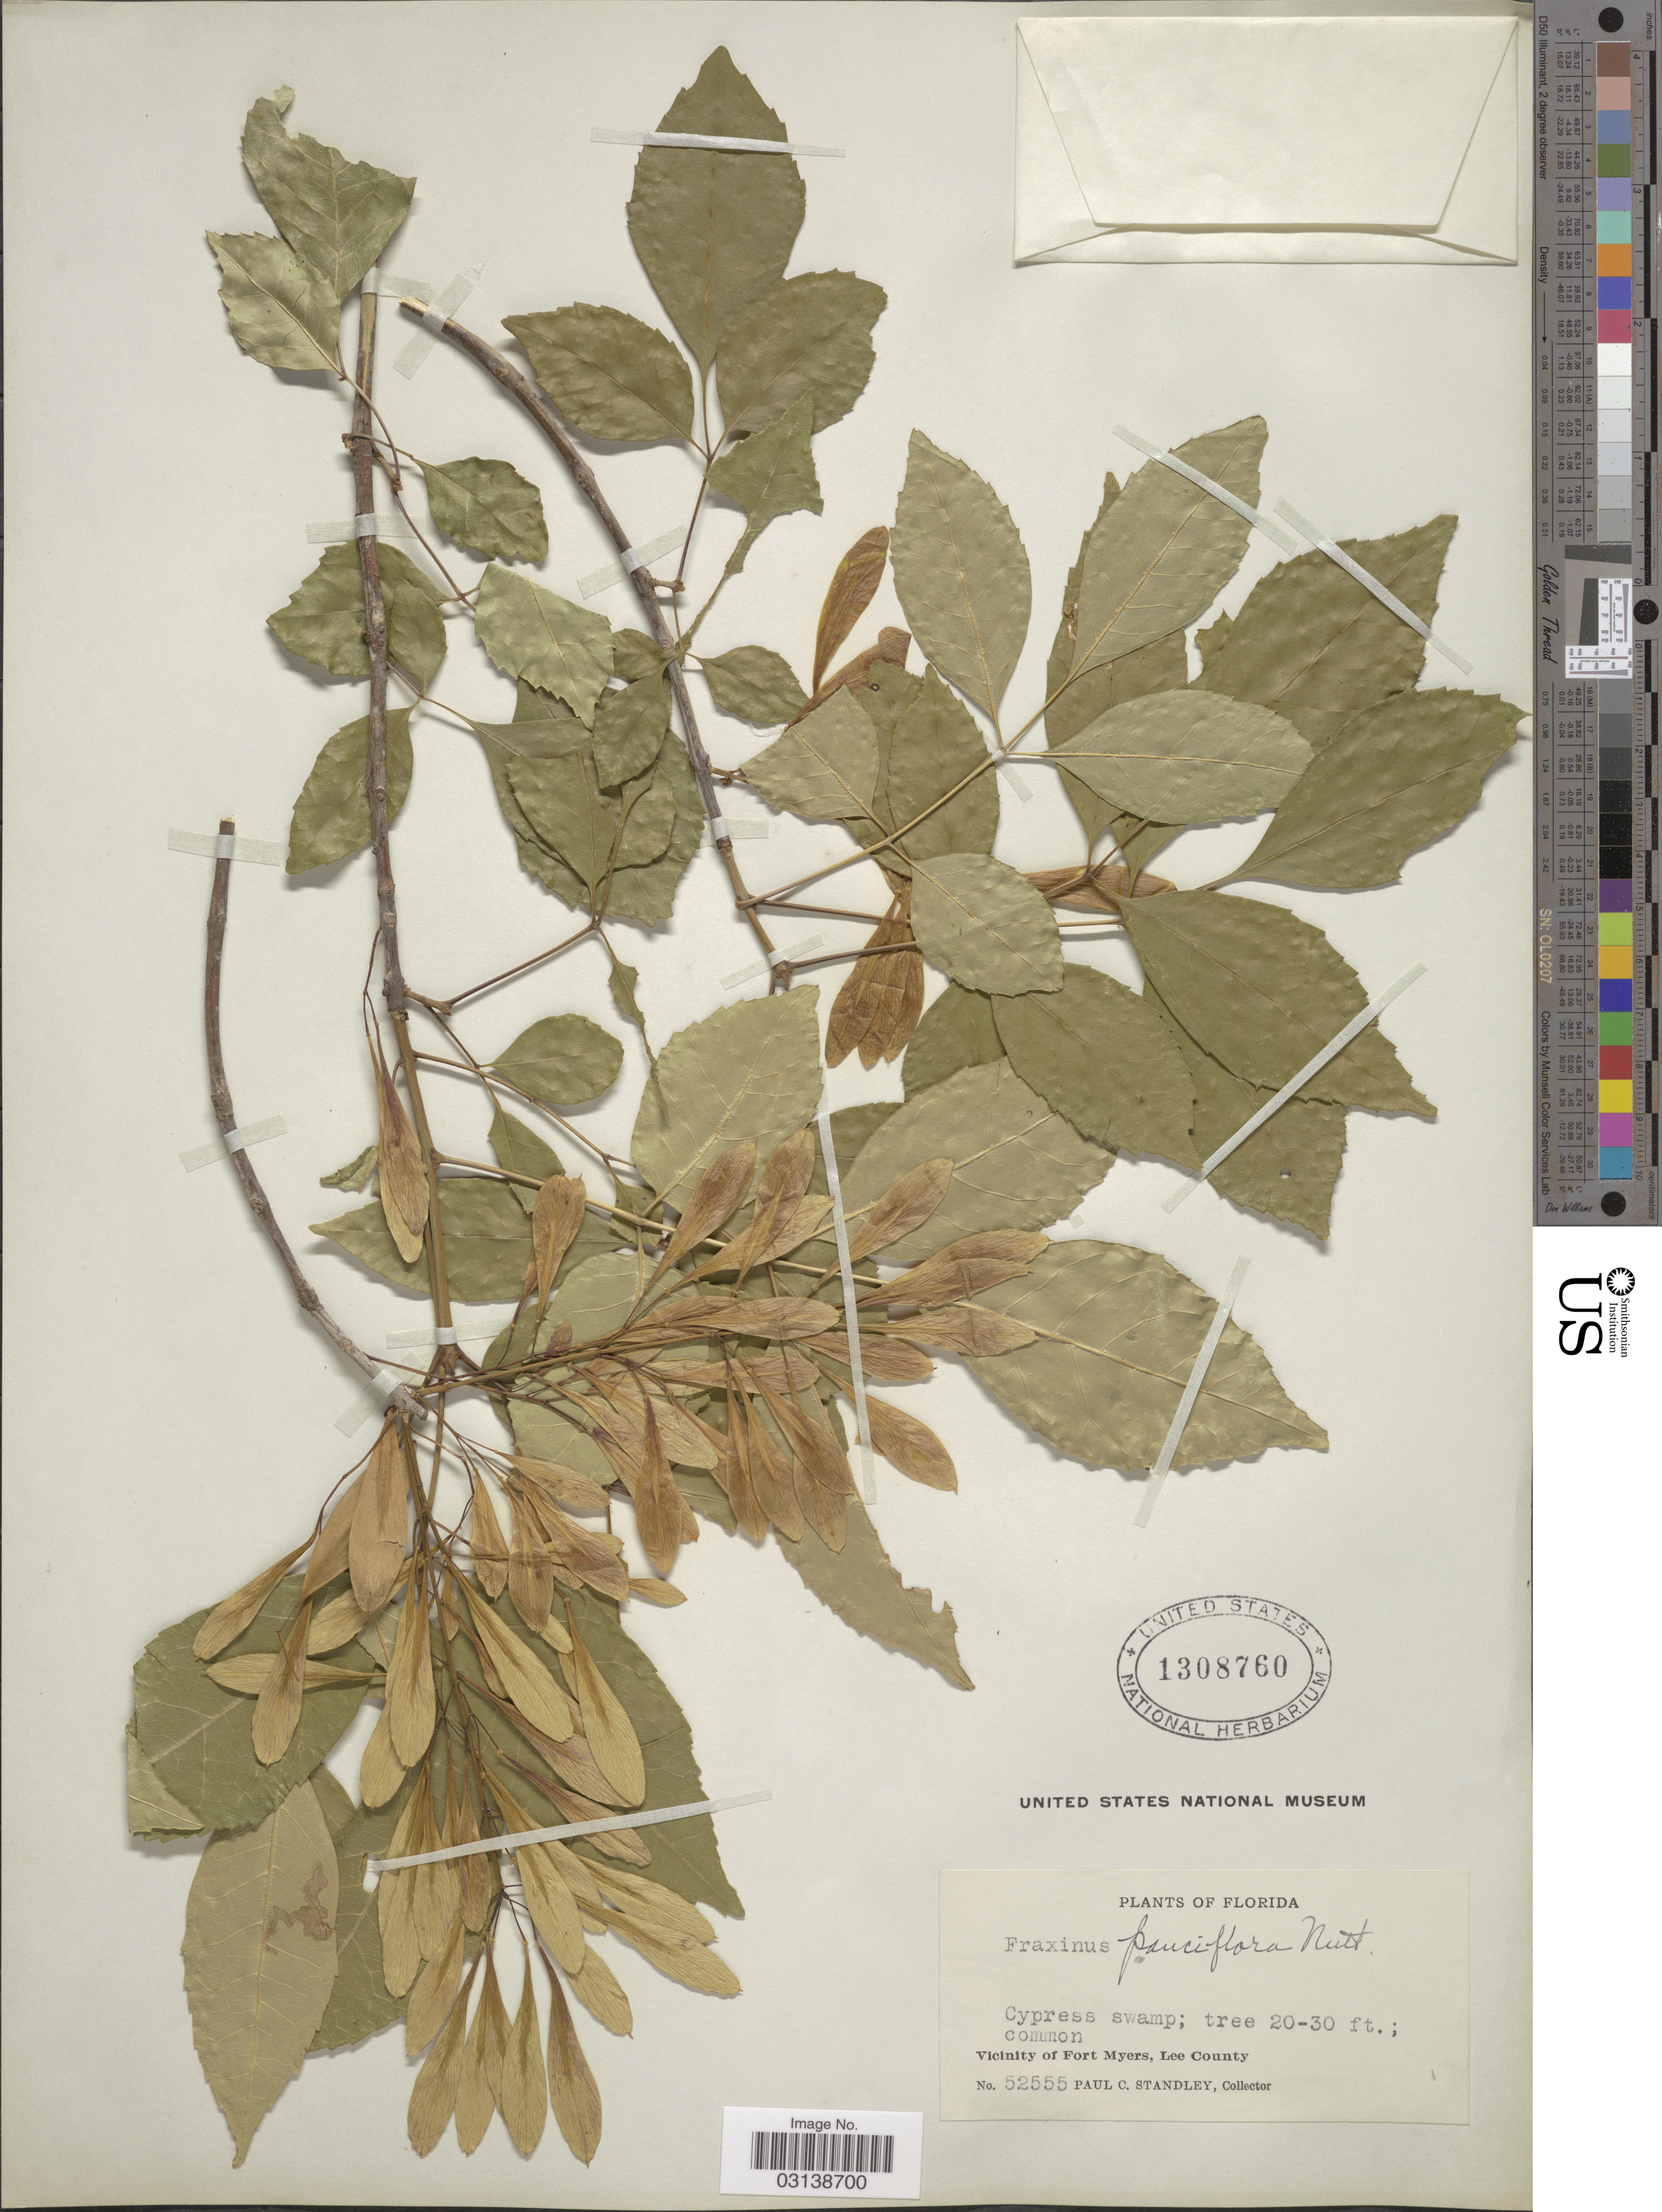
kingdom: Plantae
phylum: Tracheophyta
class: Magnoliopsida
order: Lamiales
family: Oleaceae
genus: Fraxinus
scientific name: Fraxinus caroliniana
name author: Mill.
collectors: P. C. Standley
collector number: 52555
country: United States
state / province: Florida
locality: Cypress swamp. Vicinity of Fort Myers, Lee County.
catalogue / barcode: US 1308760